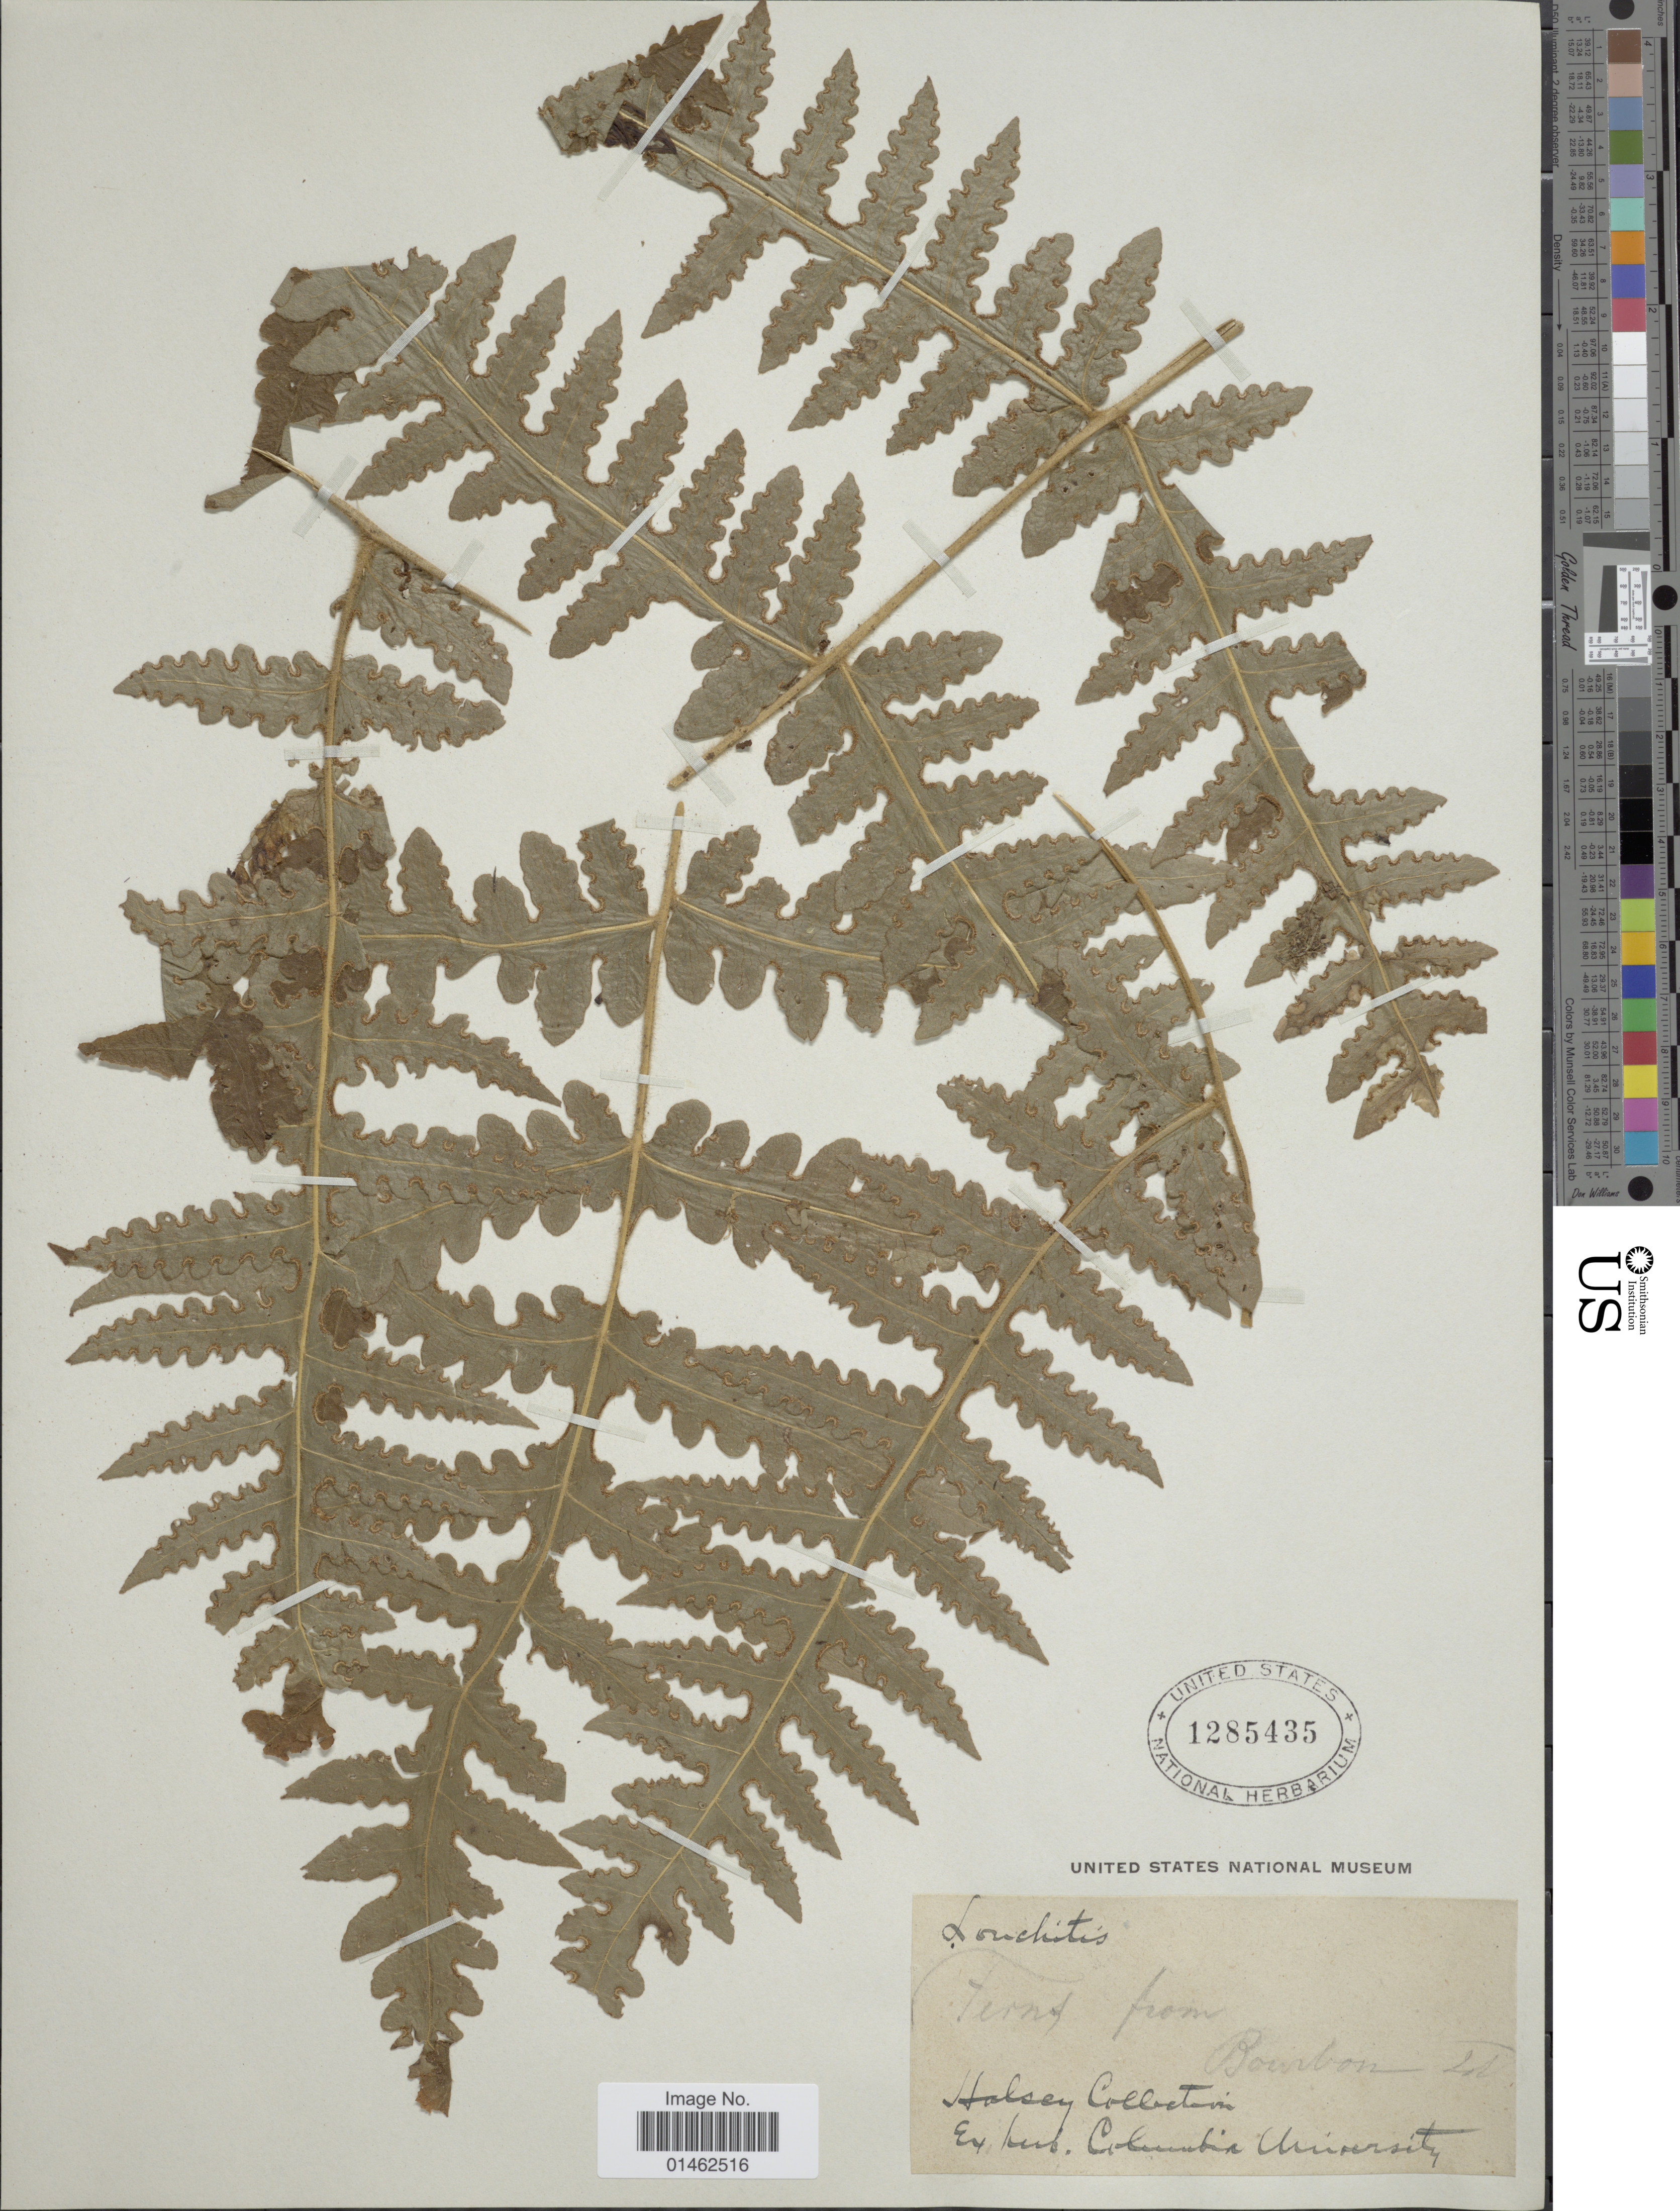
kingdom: Plantae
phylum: Tracheophyta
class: Polypodiopsida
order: Polypodiales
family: Dennstaedtiaceae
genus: Blotiella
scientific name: Blotiella sp.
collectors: Halsey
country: Reunion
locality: Bourbon Id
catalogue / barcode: US 1285435